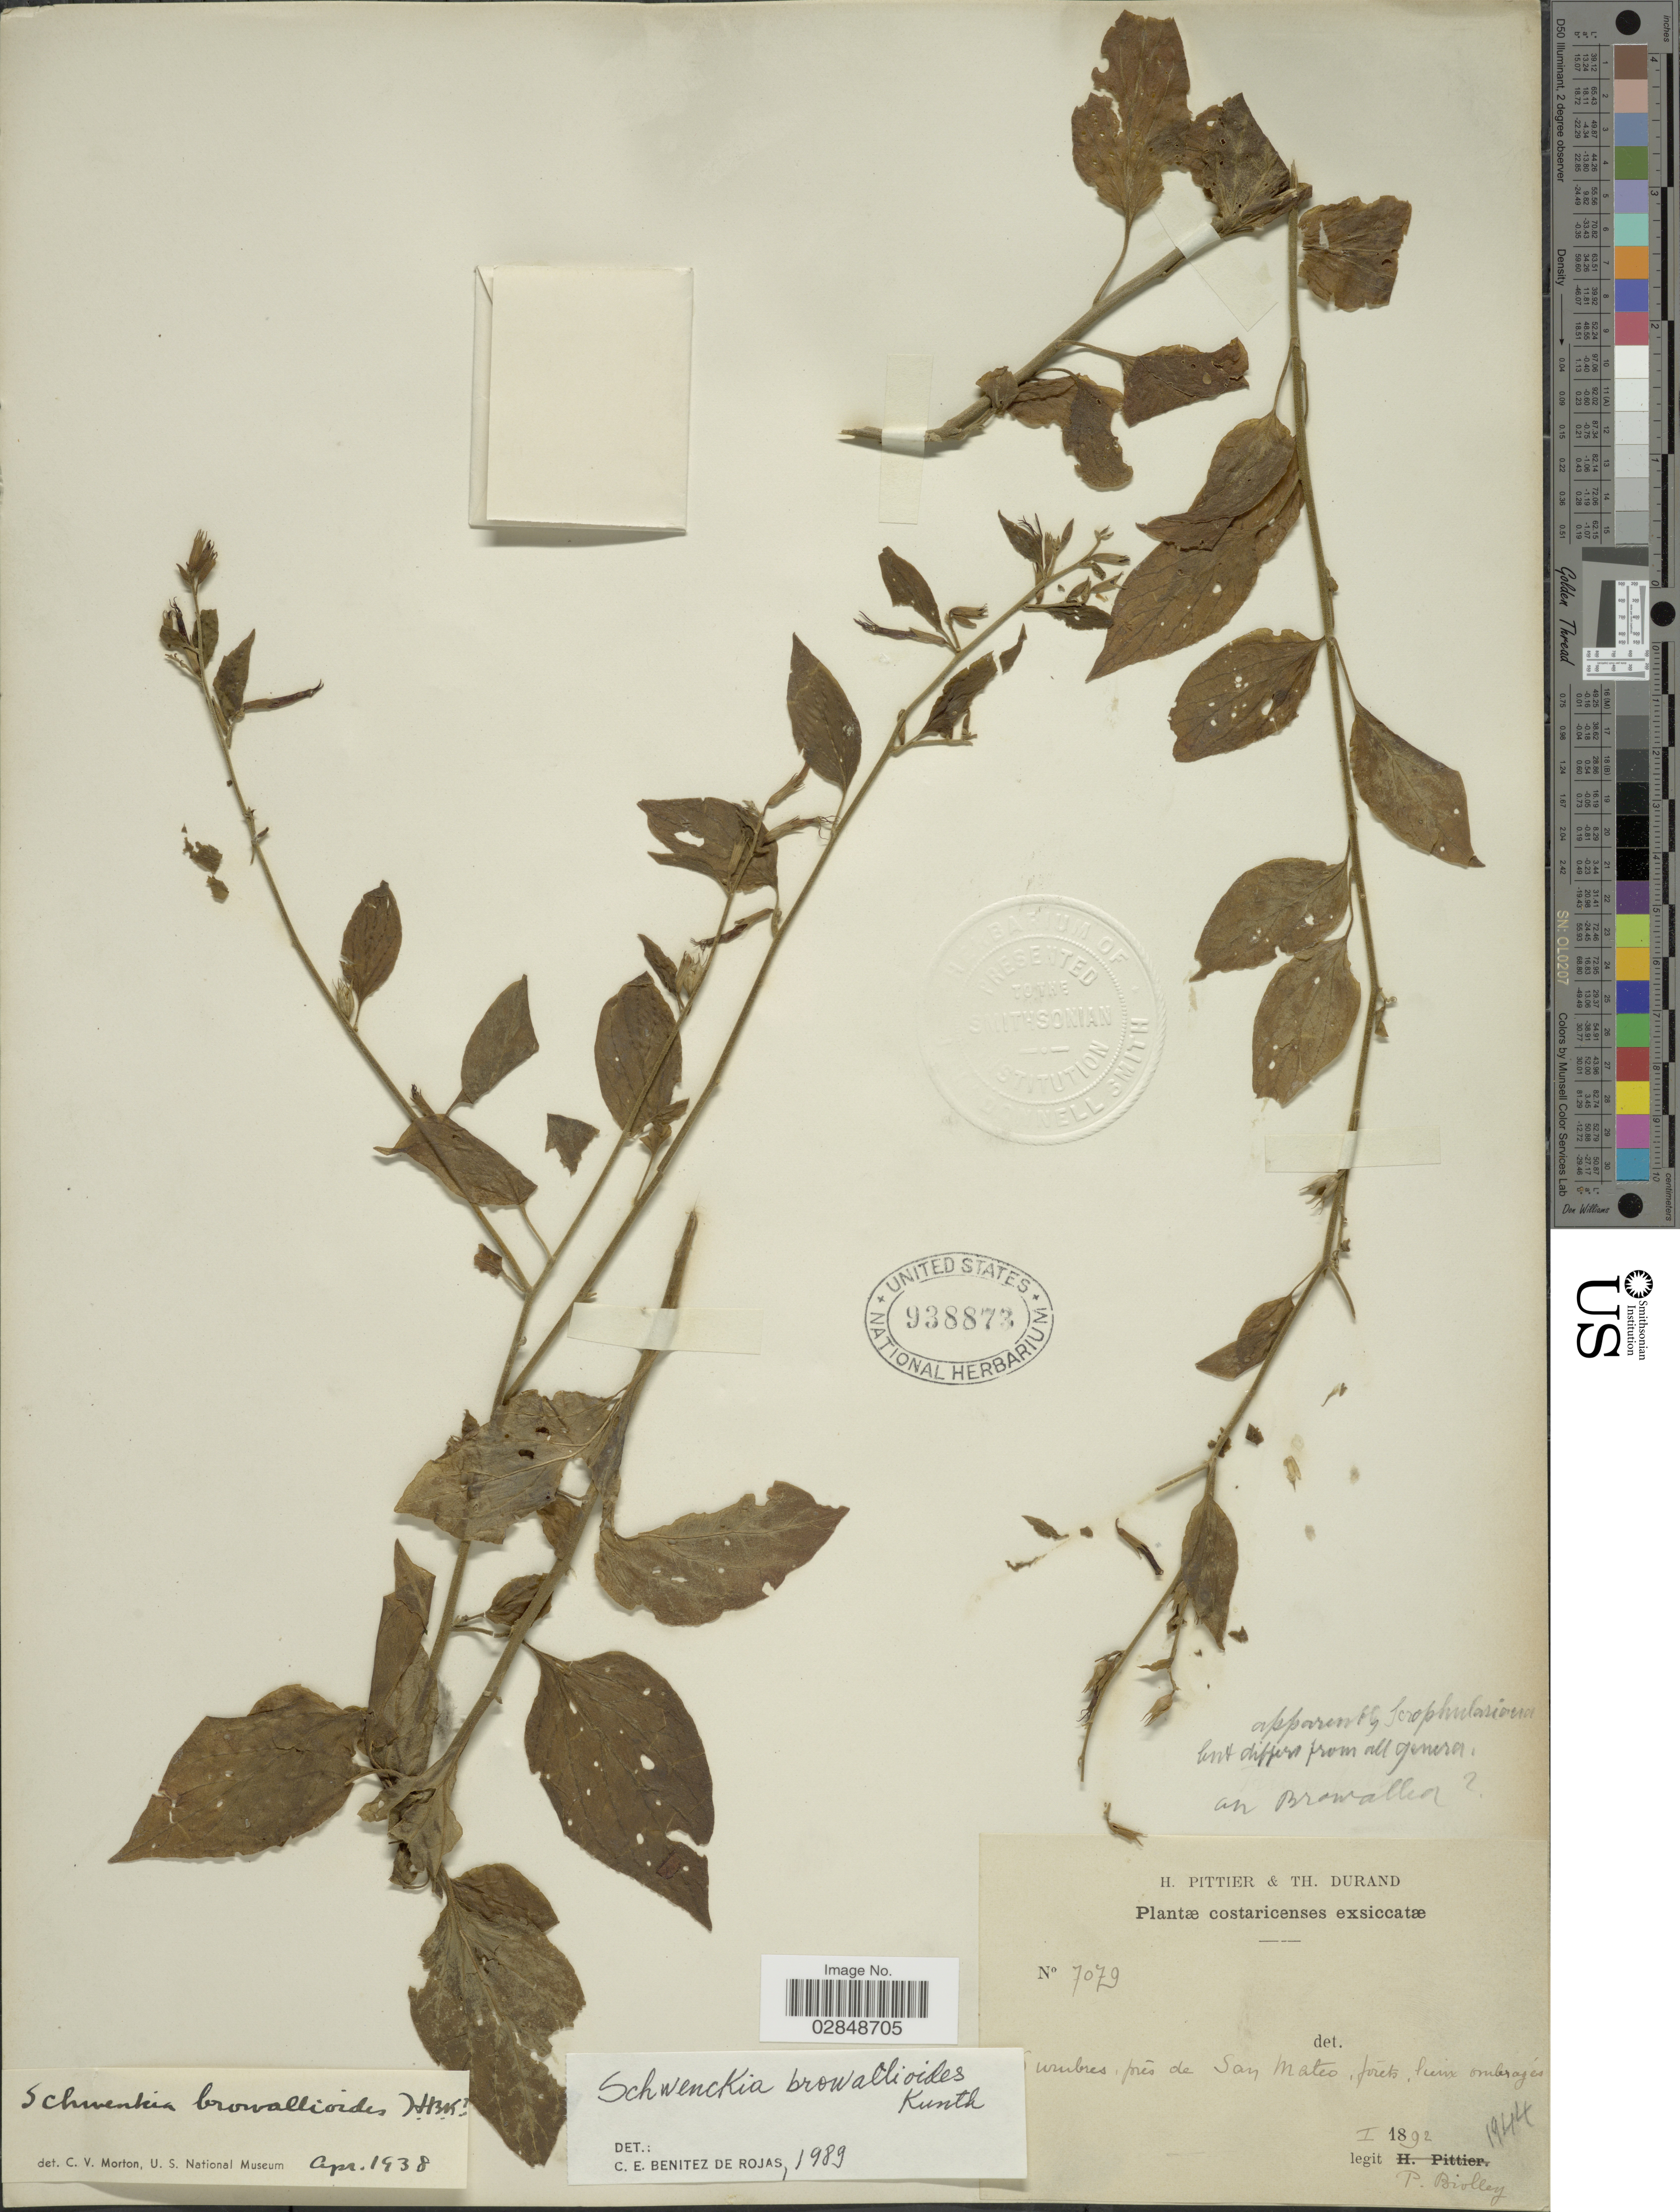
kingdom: Plantae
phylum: Tracheophyta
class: Magnoliopsida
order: Solanales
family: Solanaceae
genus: Schwenckia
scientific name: Schwenckia lateriflora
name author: (Vahl) Carvalho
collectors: P. Biolley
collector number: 7079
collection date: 1892-01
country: Costa Rica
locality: Costaricenses. Prés de San Mateo.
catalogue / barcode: US 938873